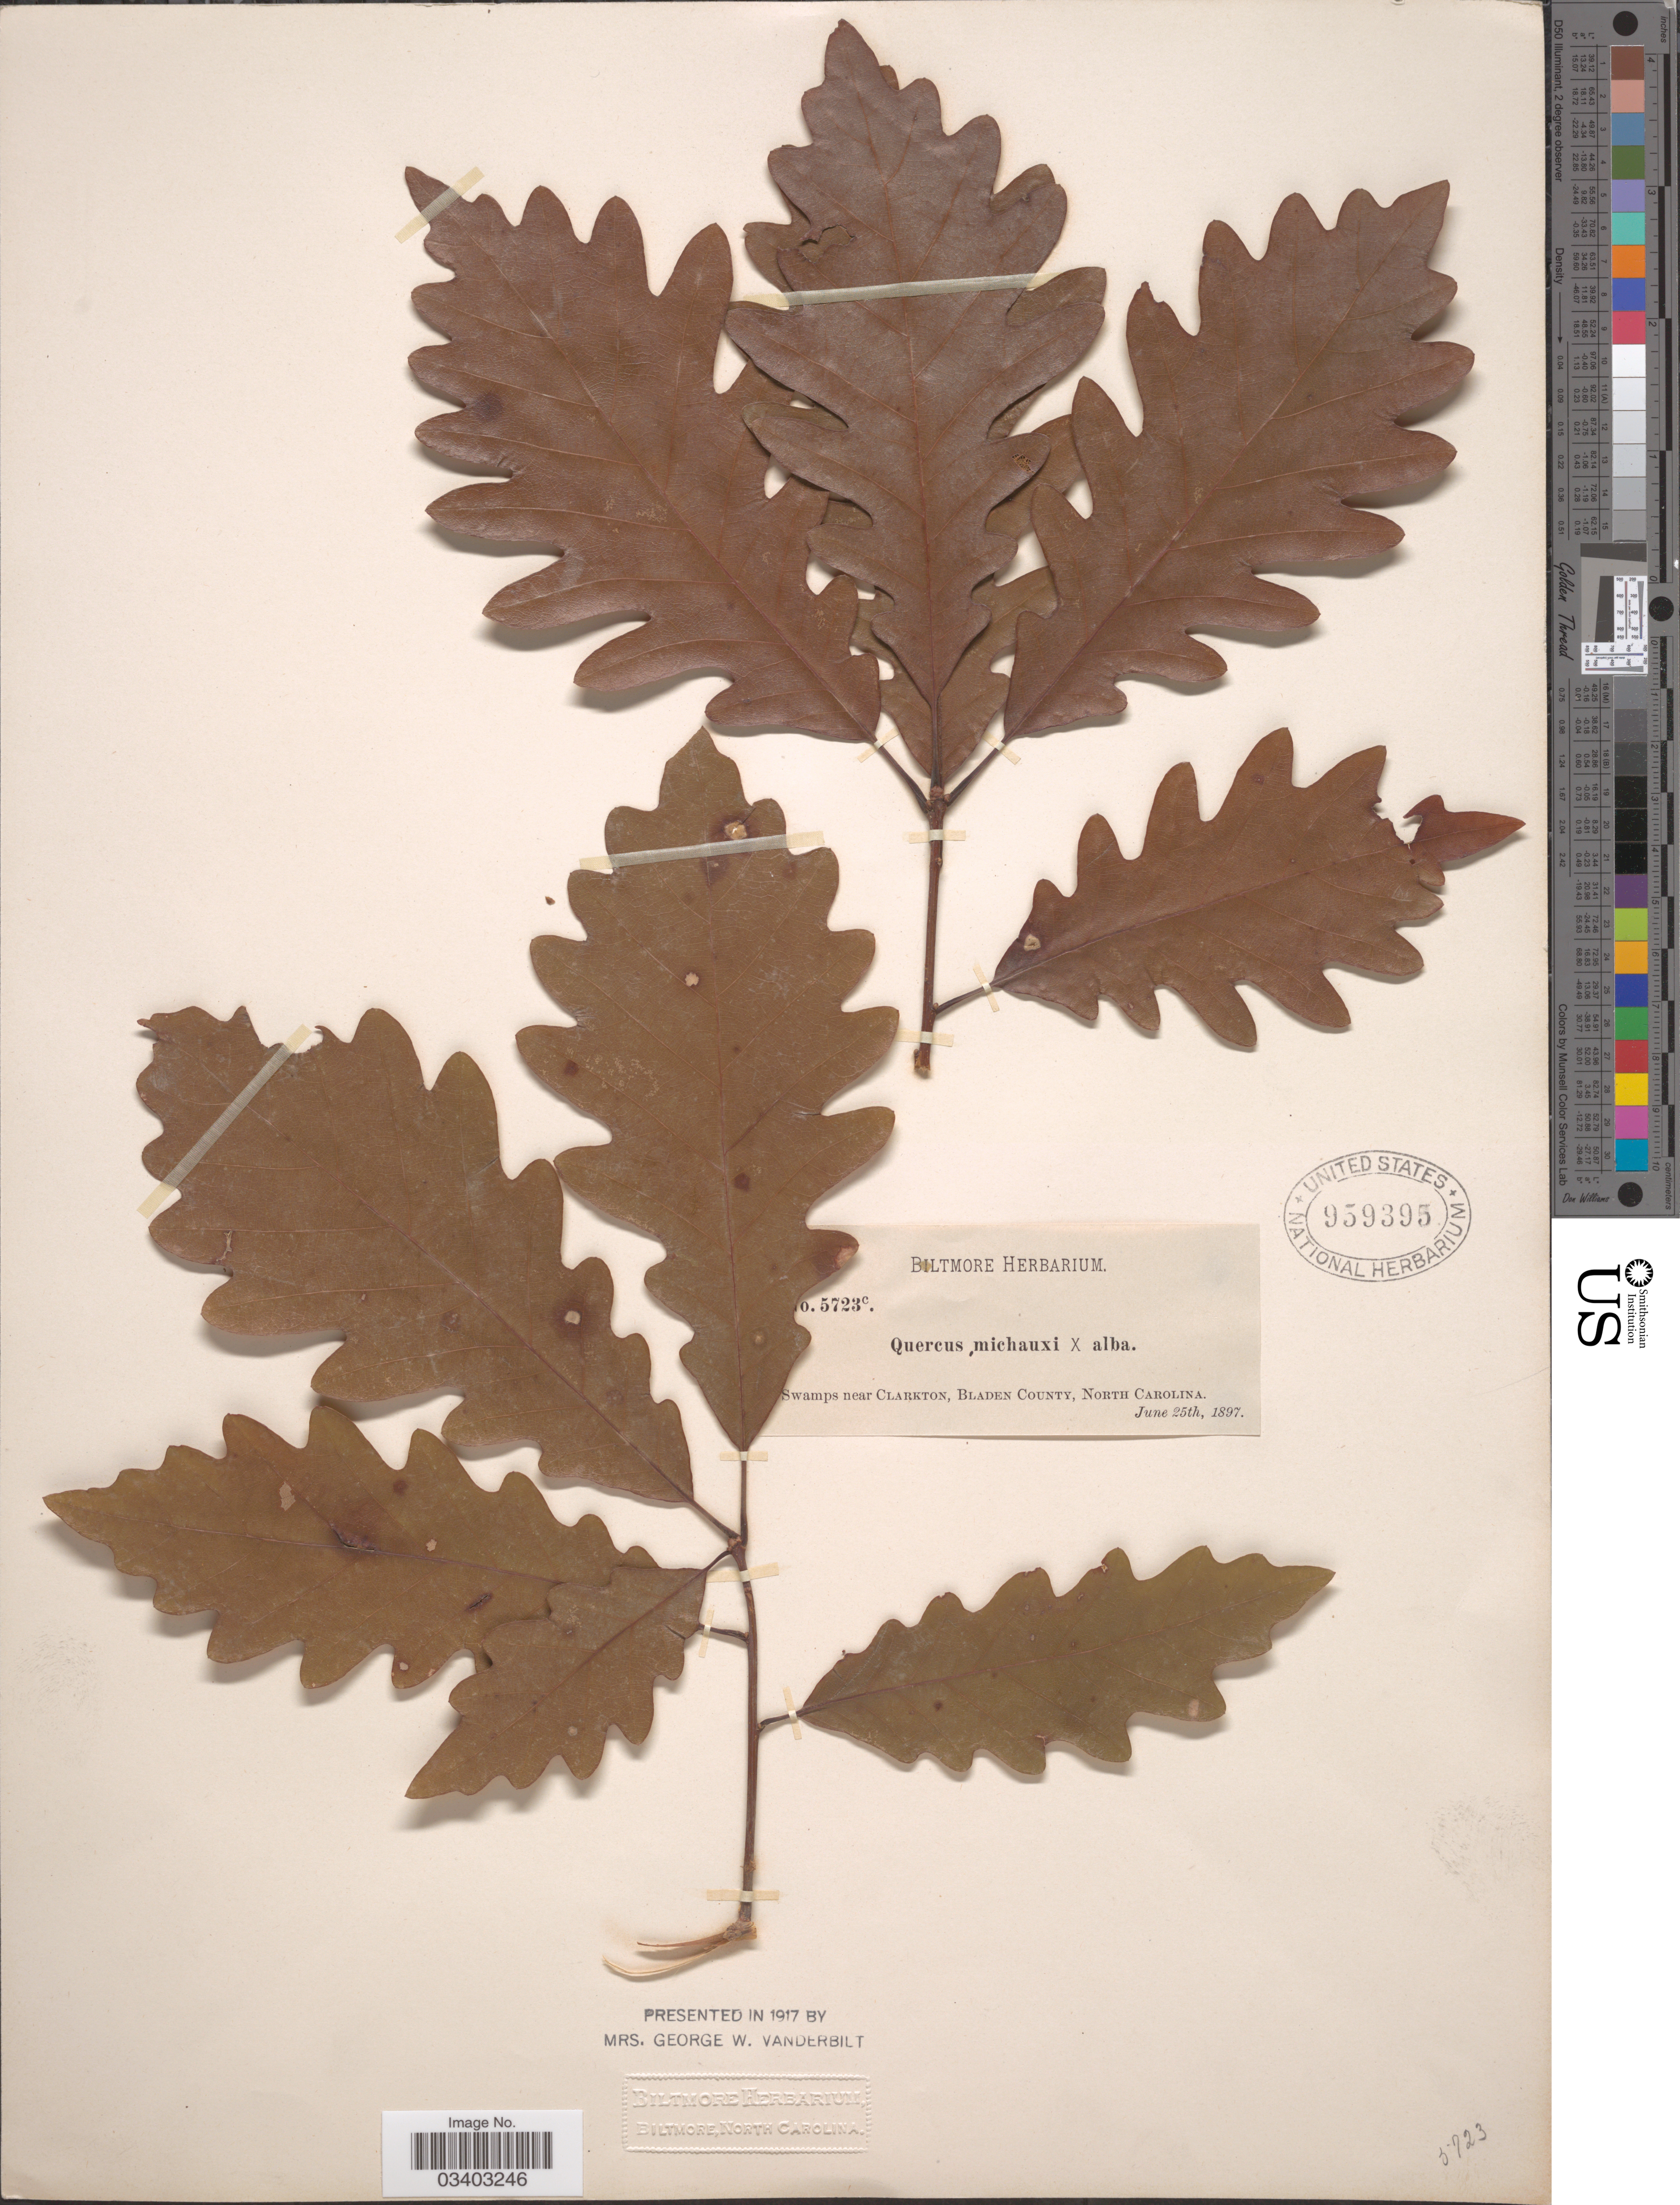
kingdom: Plantae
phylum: Tracheophyta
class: Magnoliopsida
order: Fagales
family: Fagaceae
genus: Quercus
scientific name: Quercus alba x Q. michauxii Nutt.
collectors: ex herb. Biltmore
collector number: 5723c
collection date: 1897-06-25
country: United States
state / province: North Carolina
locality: Swamps near Clarkton, Bladen County.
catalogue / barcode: US 959395